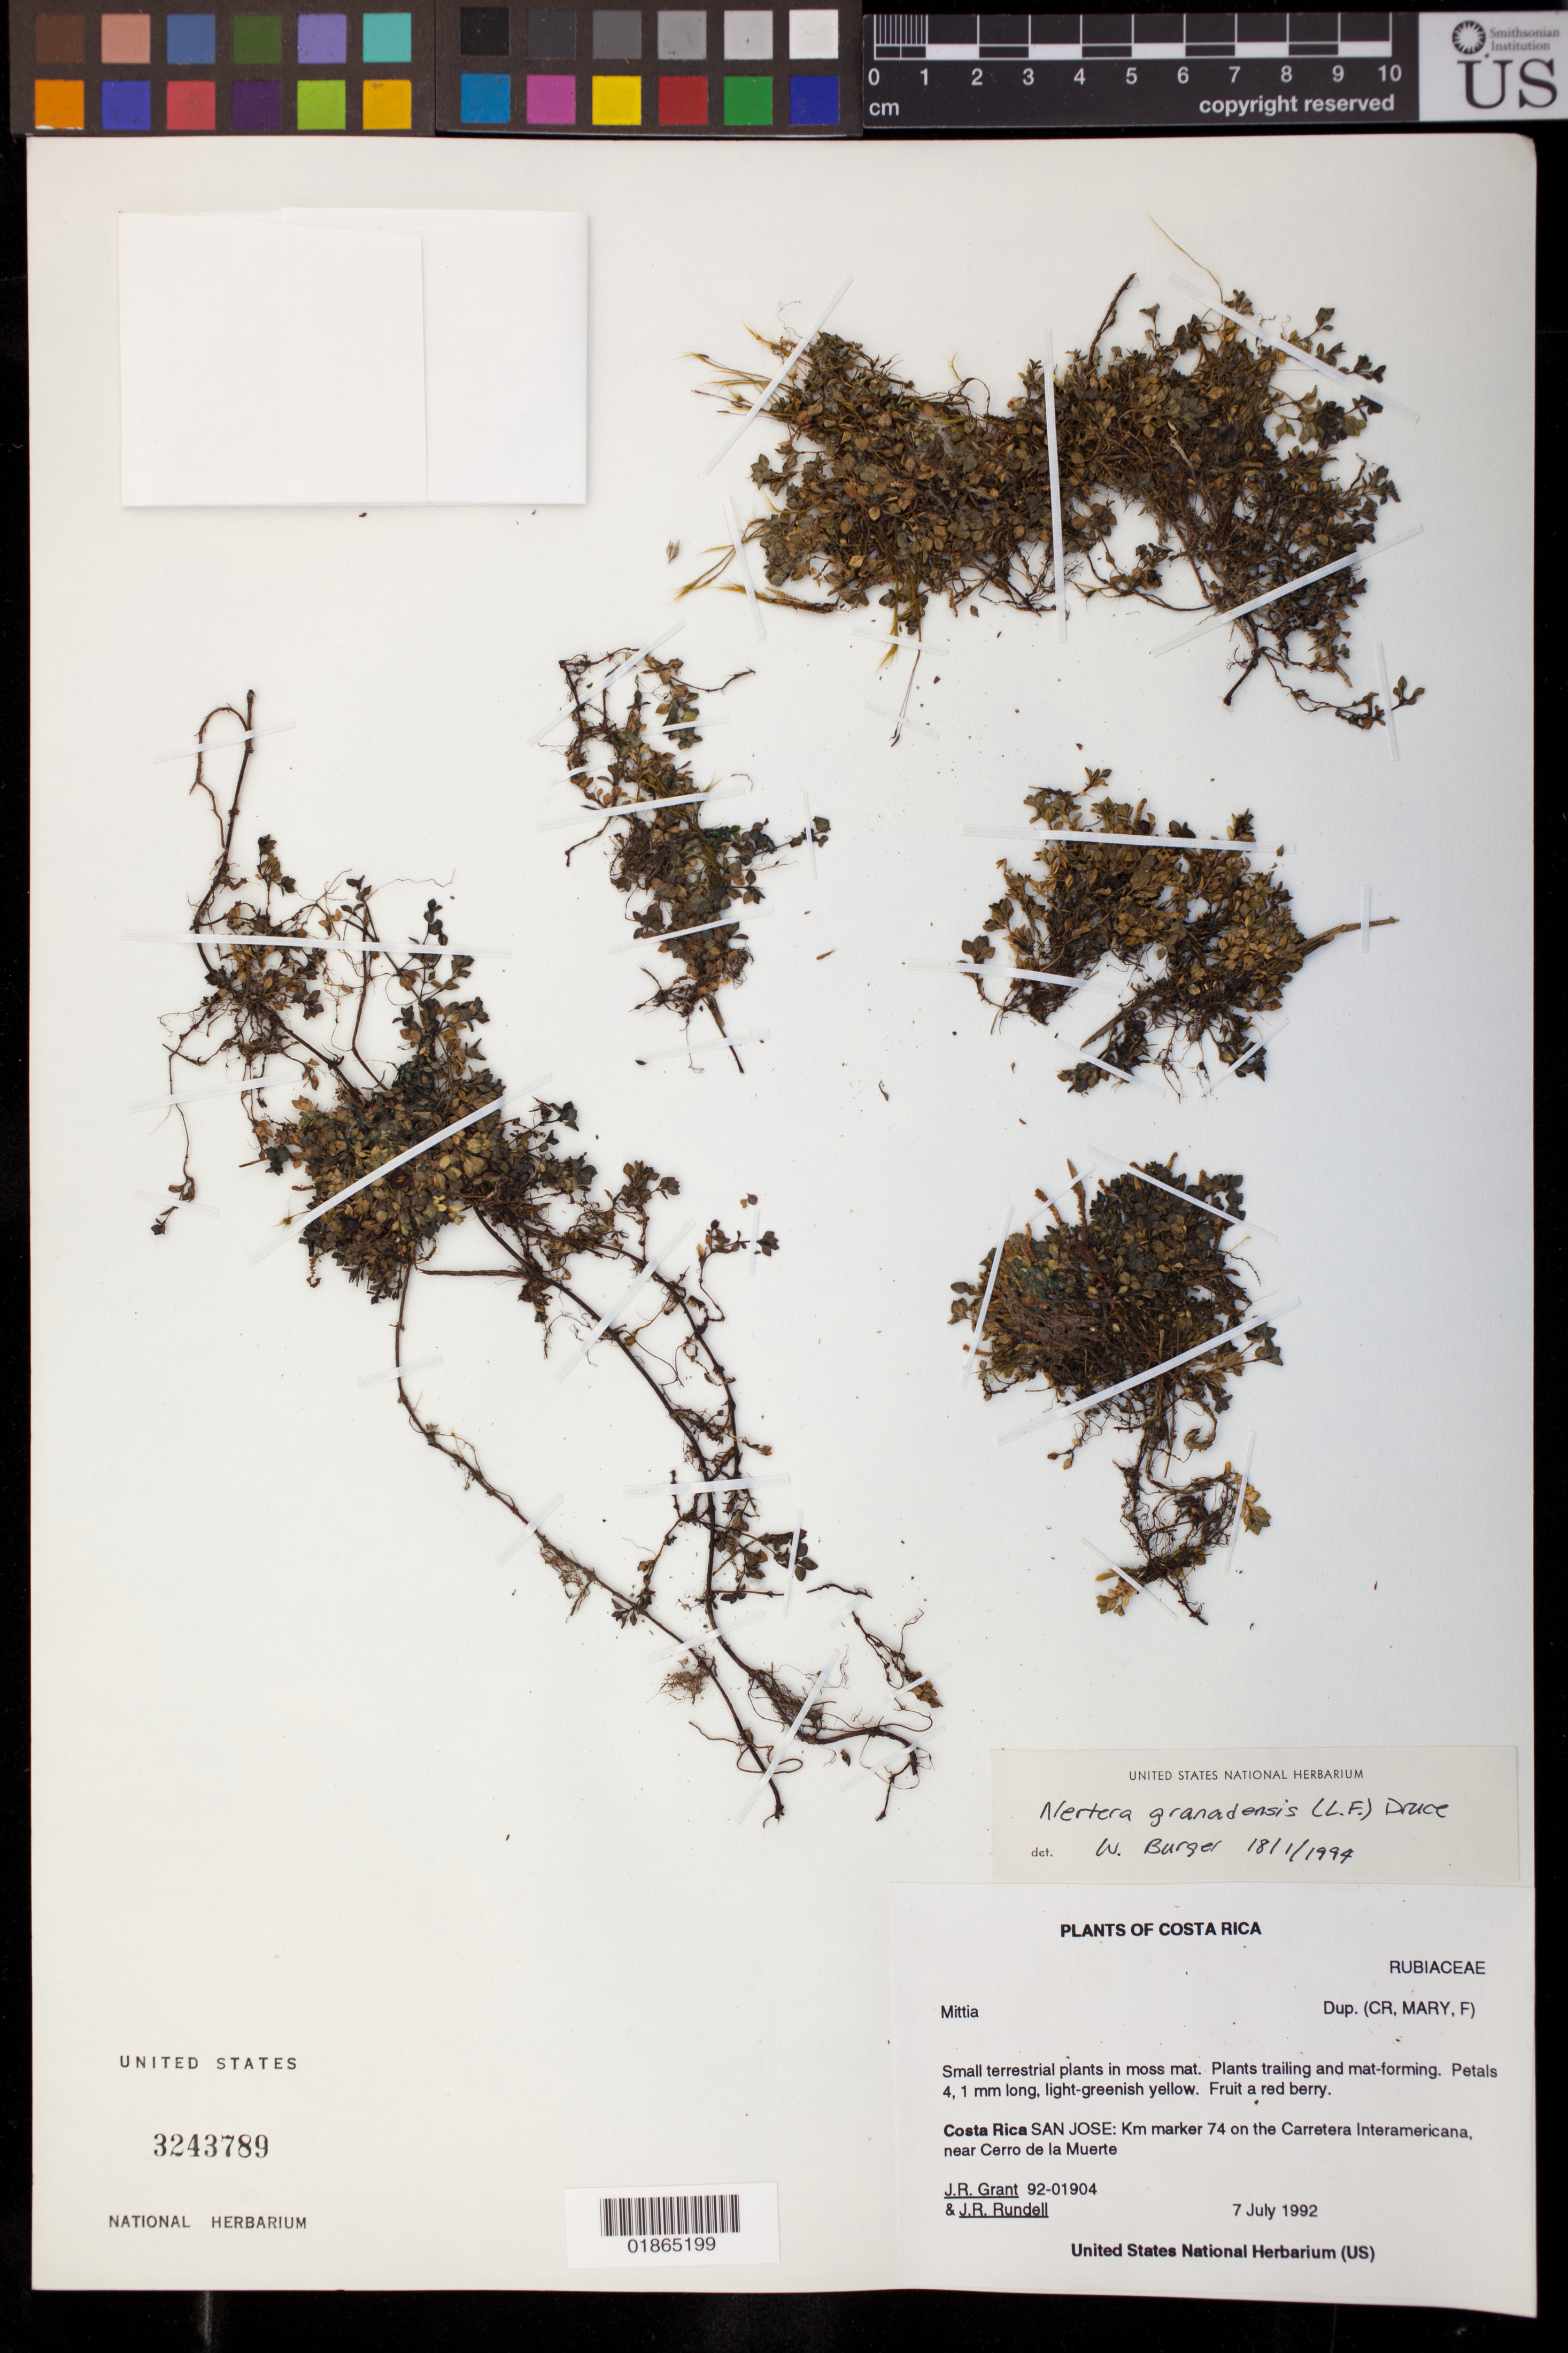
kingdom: Plantae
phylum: Tracheophyta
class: Magnoliopsida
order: Gentianales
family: Rubiaceae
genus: Nertera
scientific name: Nertera granadensis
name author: (Mutis ex L. f.) Druce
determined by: Burger, W.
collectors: J. Grant & J. R. Rundell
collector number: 92-01904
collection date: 1992-07-07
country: Costa Rica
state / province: San José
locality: Km marker 74 on the carretera Interamericana, near Cerro de la Muerte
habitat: In moss matt.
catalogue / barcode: US 3243789